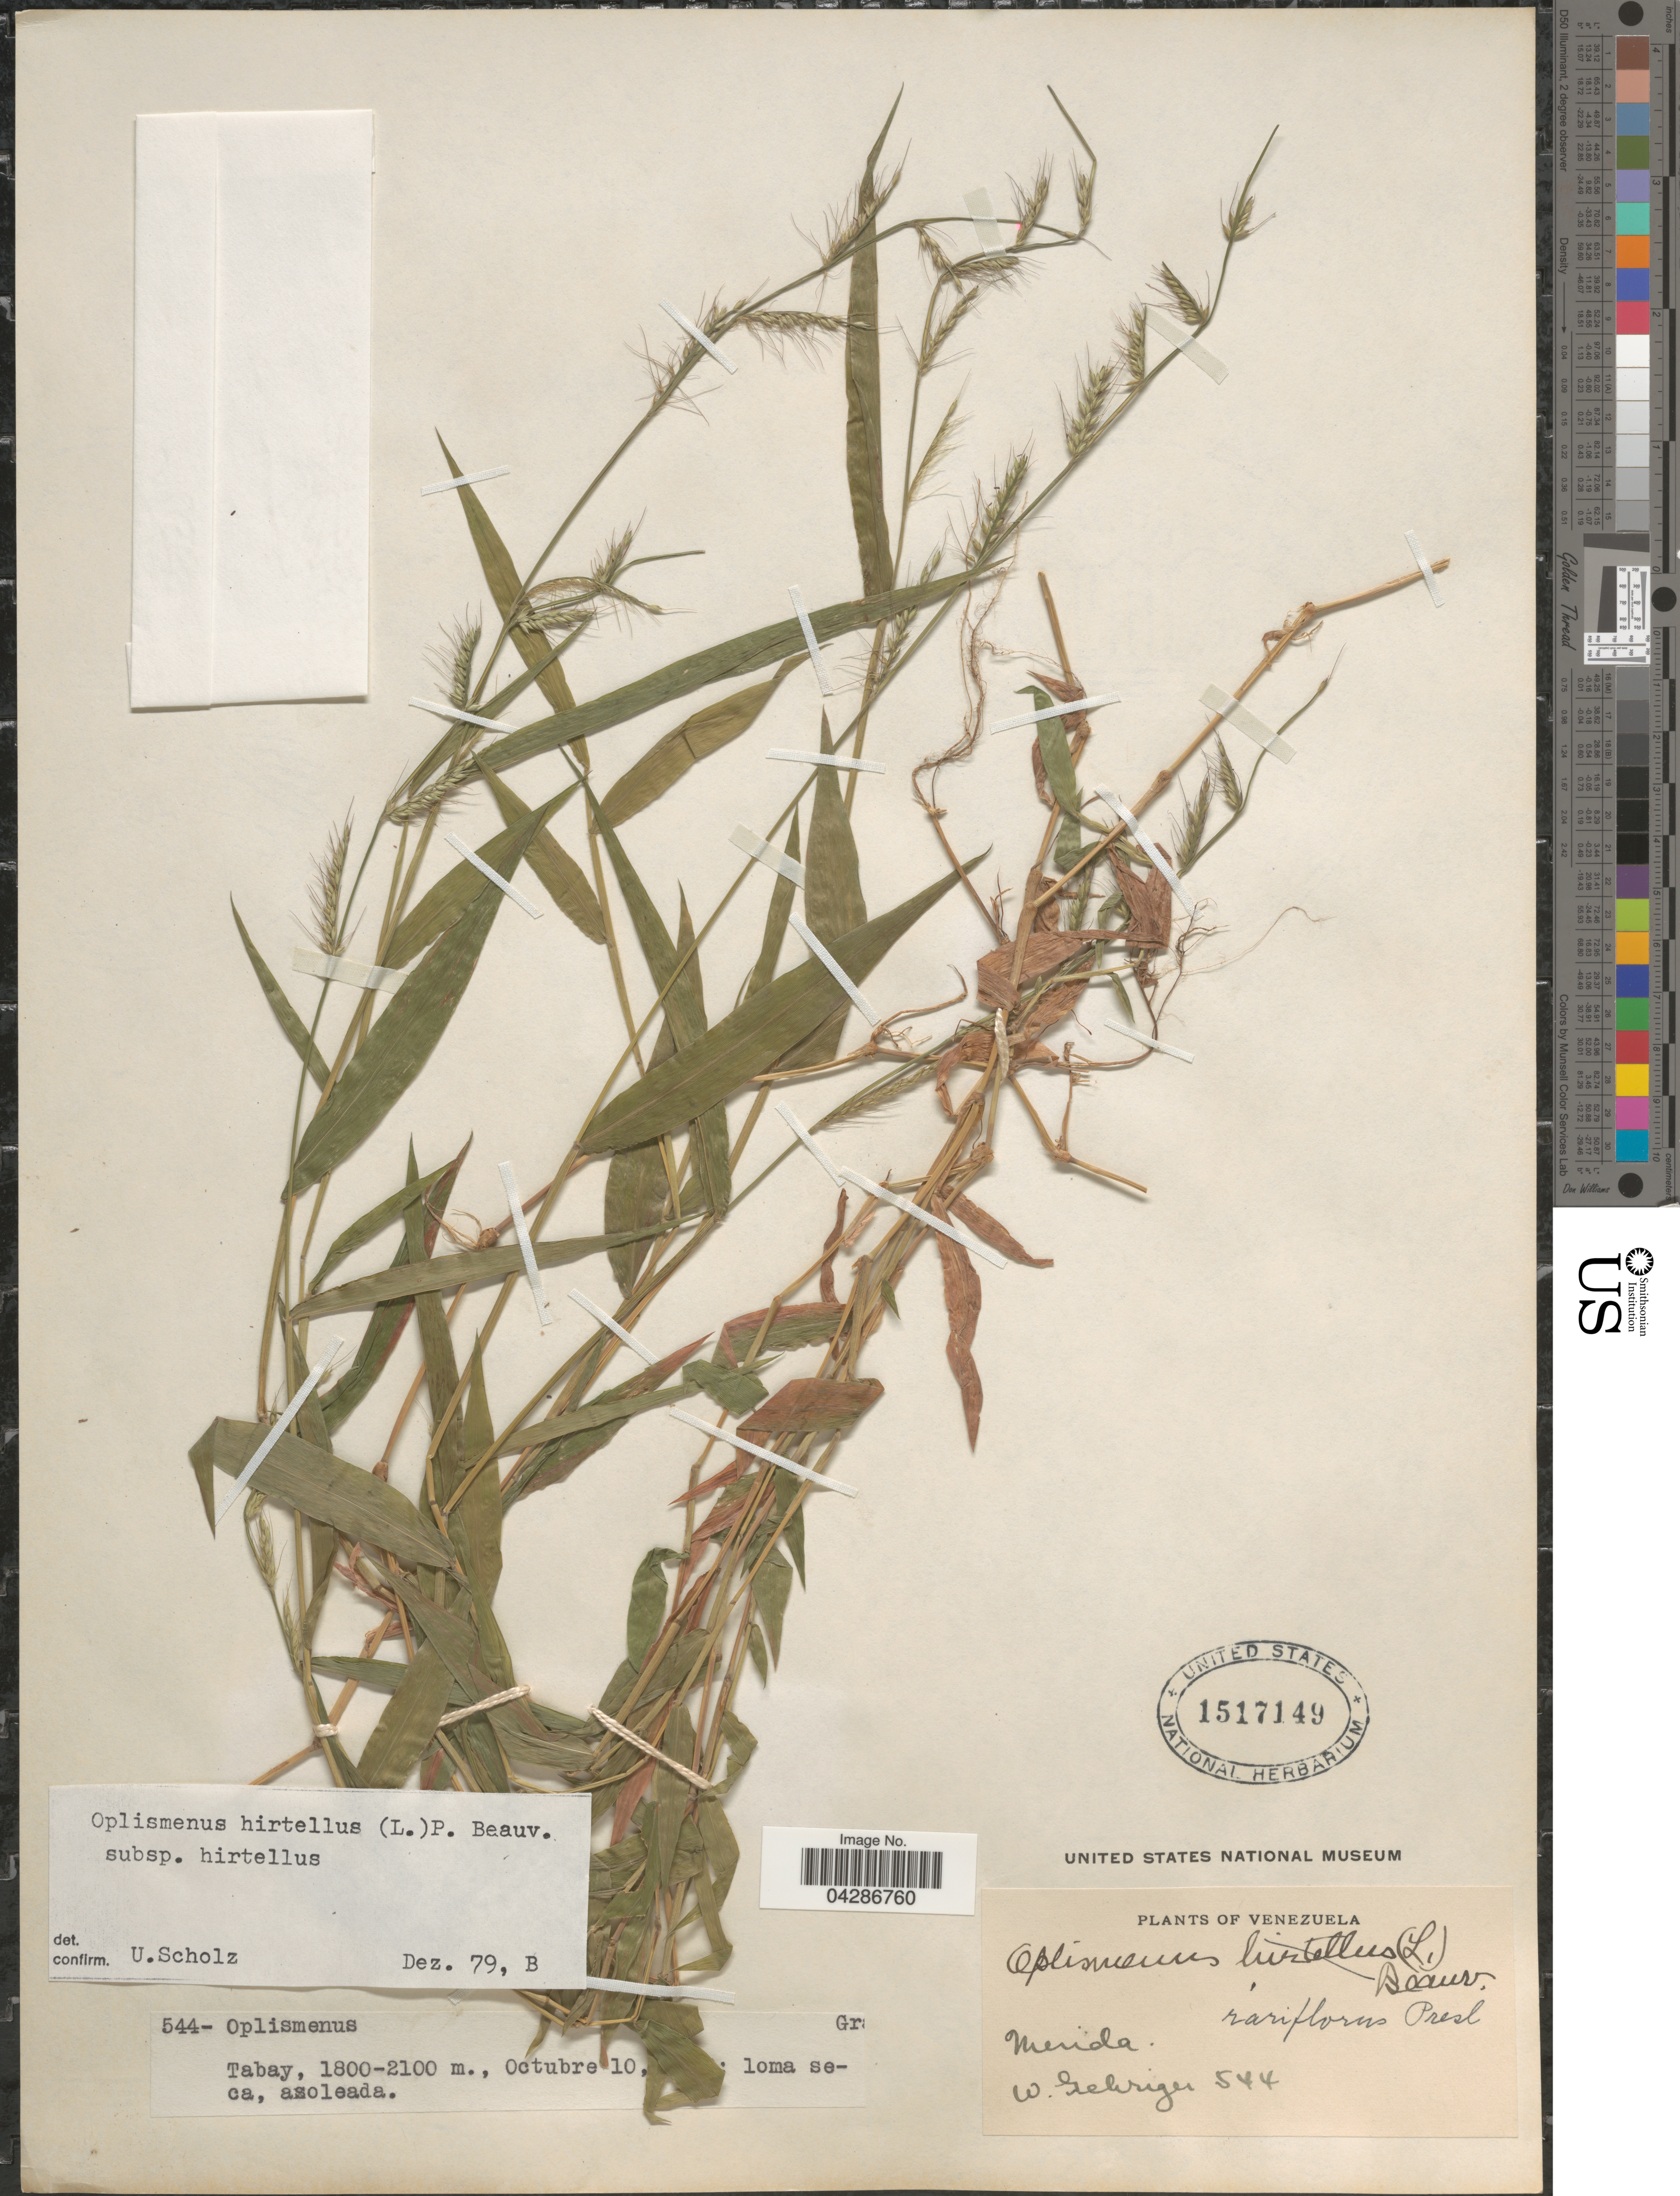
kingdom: Plantae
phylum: Tracheophyta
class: Liliopsida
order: Poales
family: Poaceae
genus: Oplismenus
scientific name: Oplismenus hirtellus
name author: (L.) P. Beauv.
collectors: W. Gehriger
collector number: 544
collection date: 1920-10-10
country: Venezuela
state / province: Merida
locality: Tabay.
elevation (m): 1800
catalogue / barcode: US 1517149